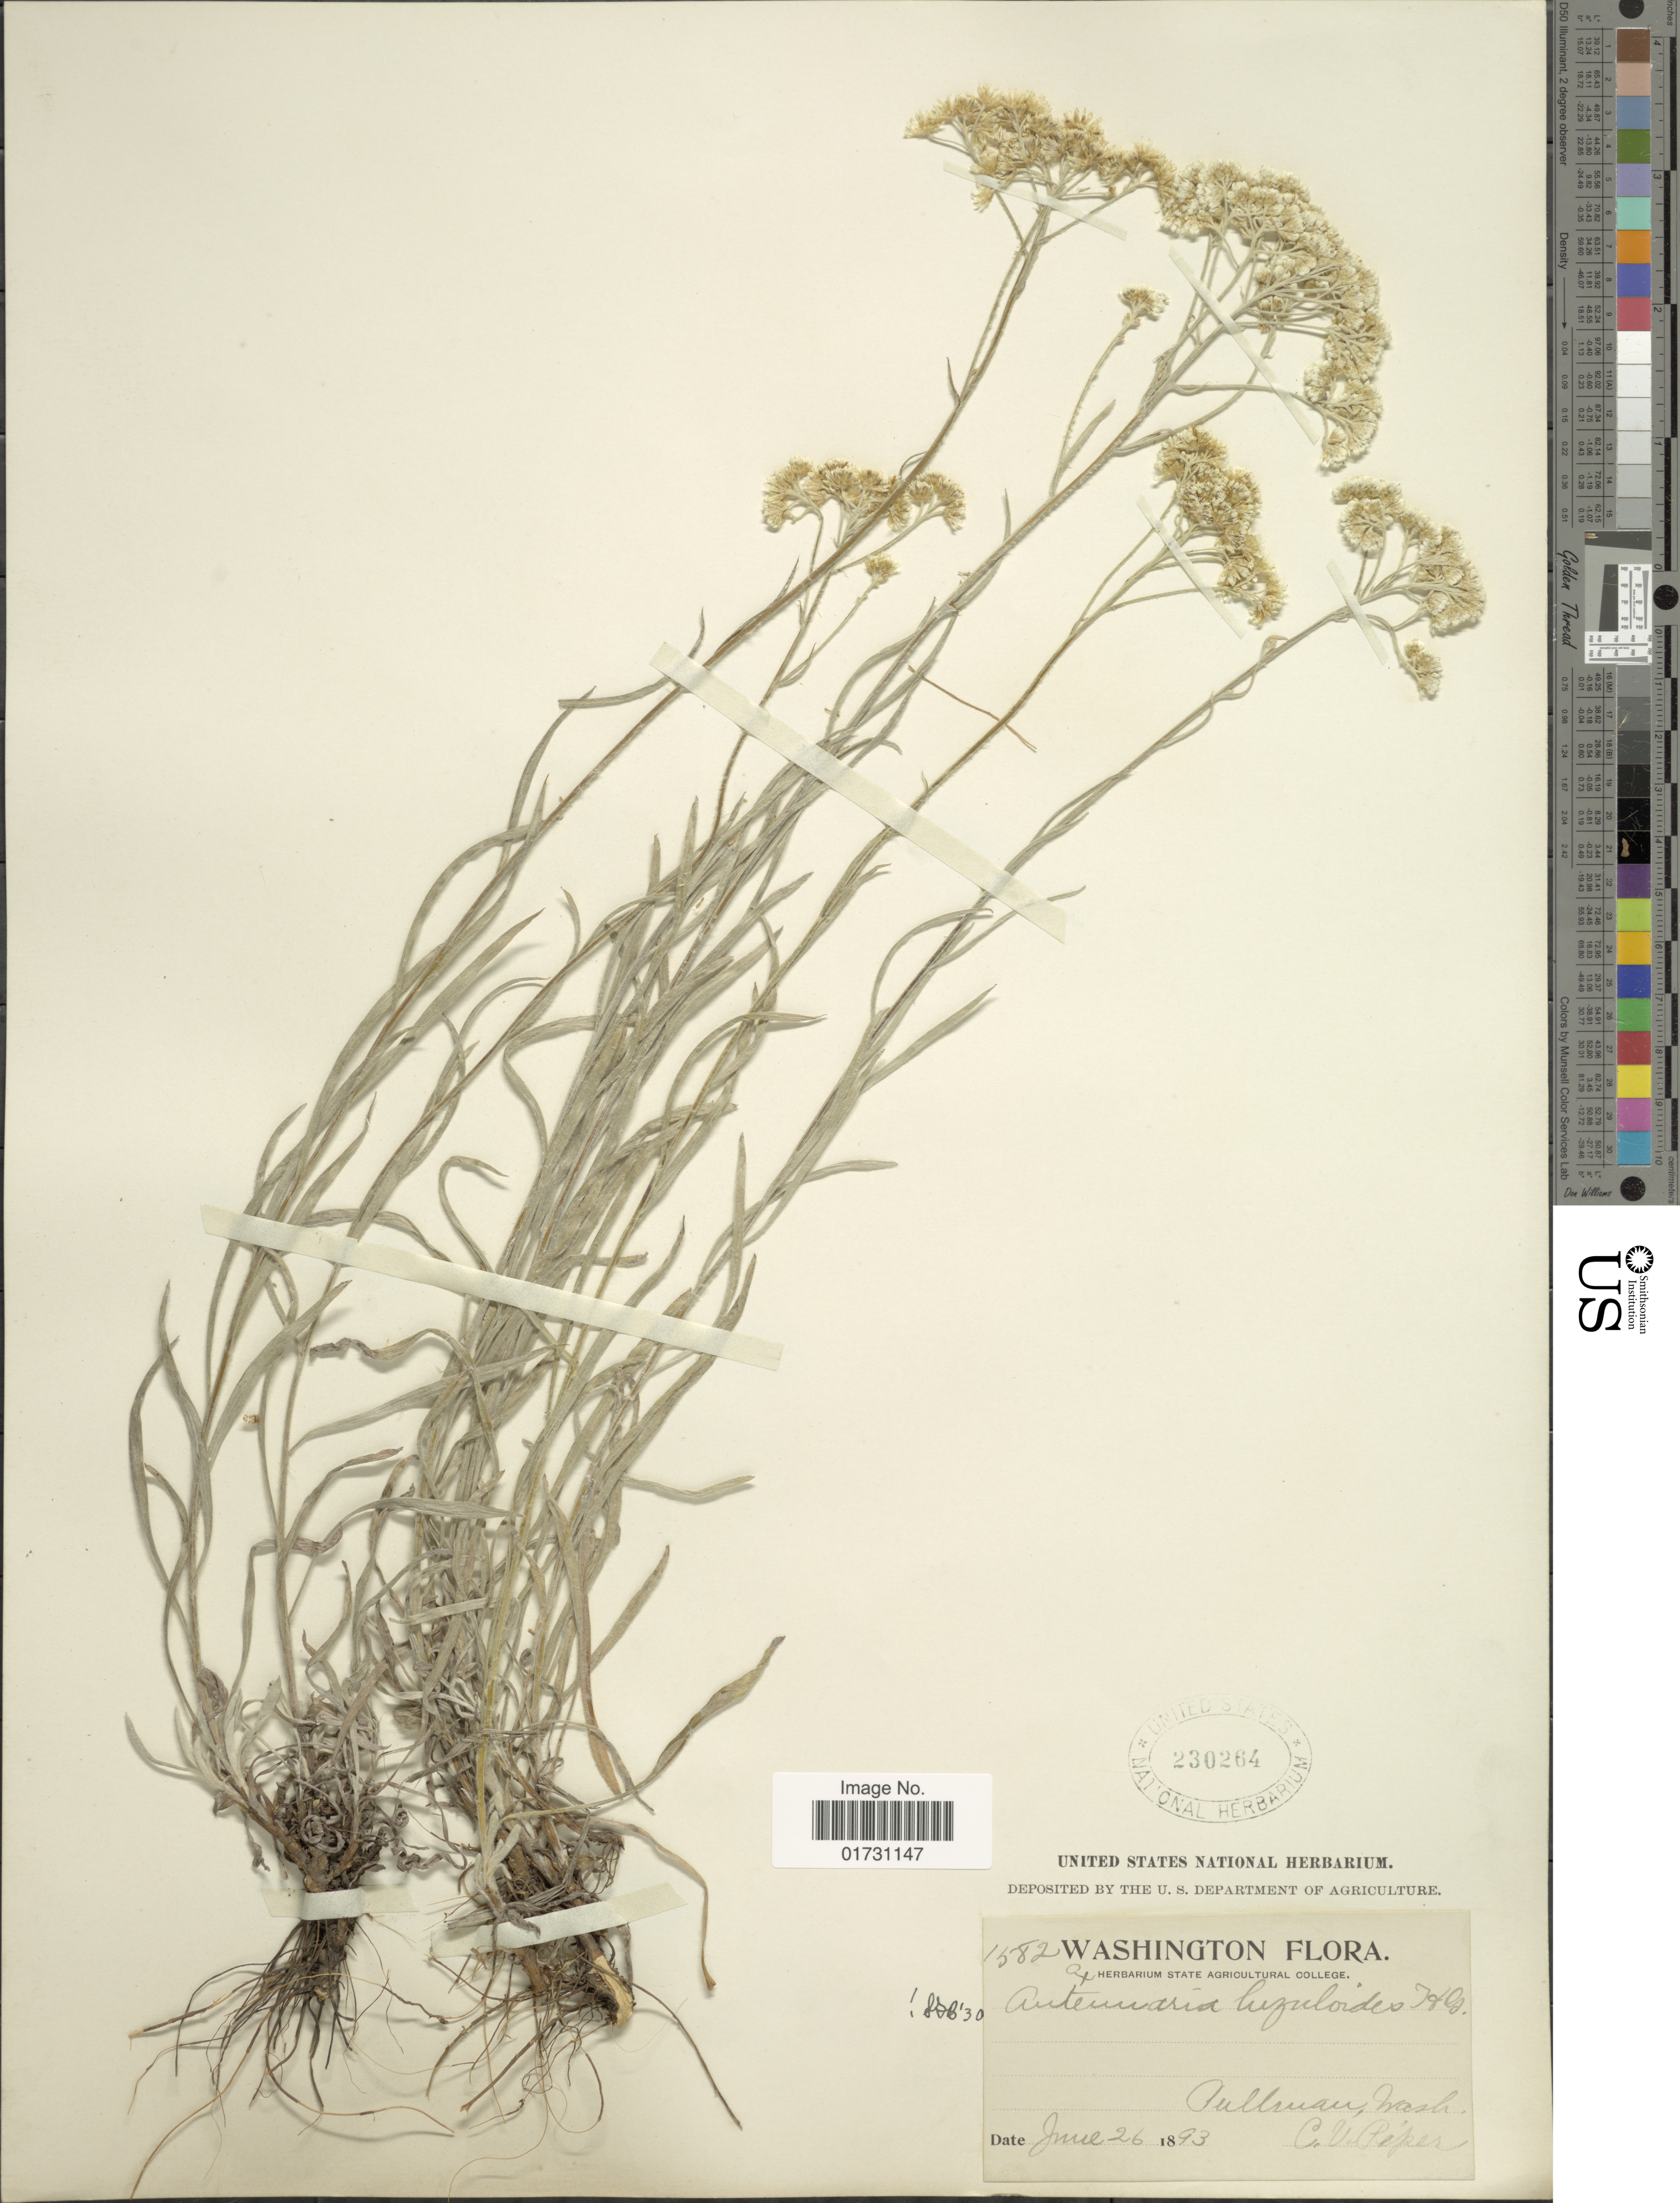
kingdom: Plantae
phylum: Tracheophyta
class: Magnoliopsida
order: Asterales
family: Asteraceae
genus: Antennaria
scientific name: Antennaria luzuloides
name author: Torr. & A. Gray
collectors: C. V. Piper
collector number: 1582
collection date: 1893-06-26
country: United States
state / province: Washington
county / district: Whitman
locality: Pullman, Wash.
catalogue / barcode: US 230264